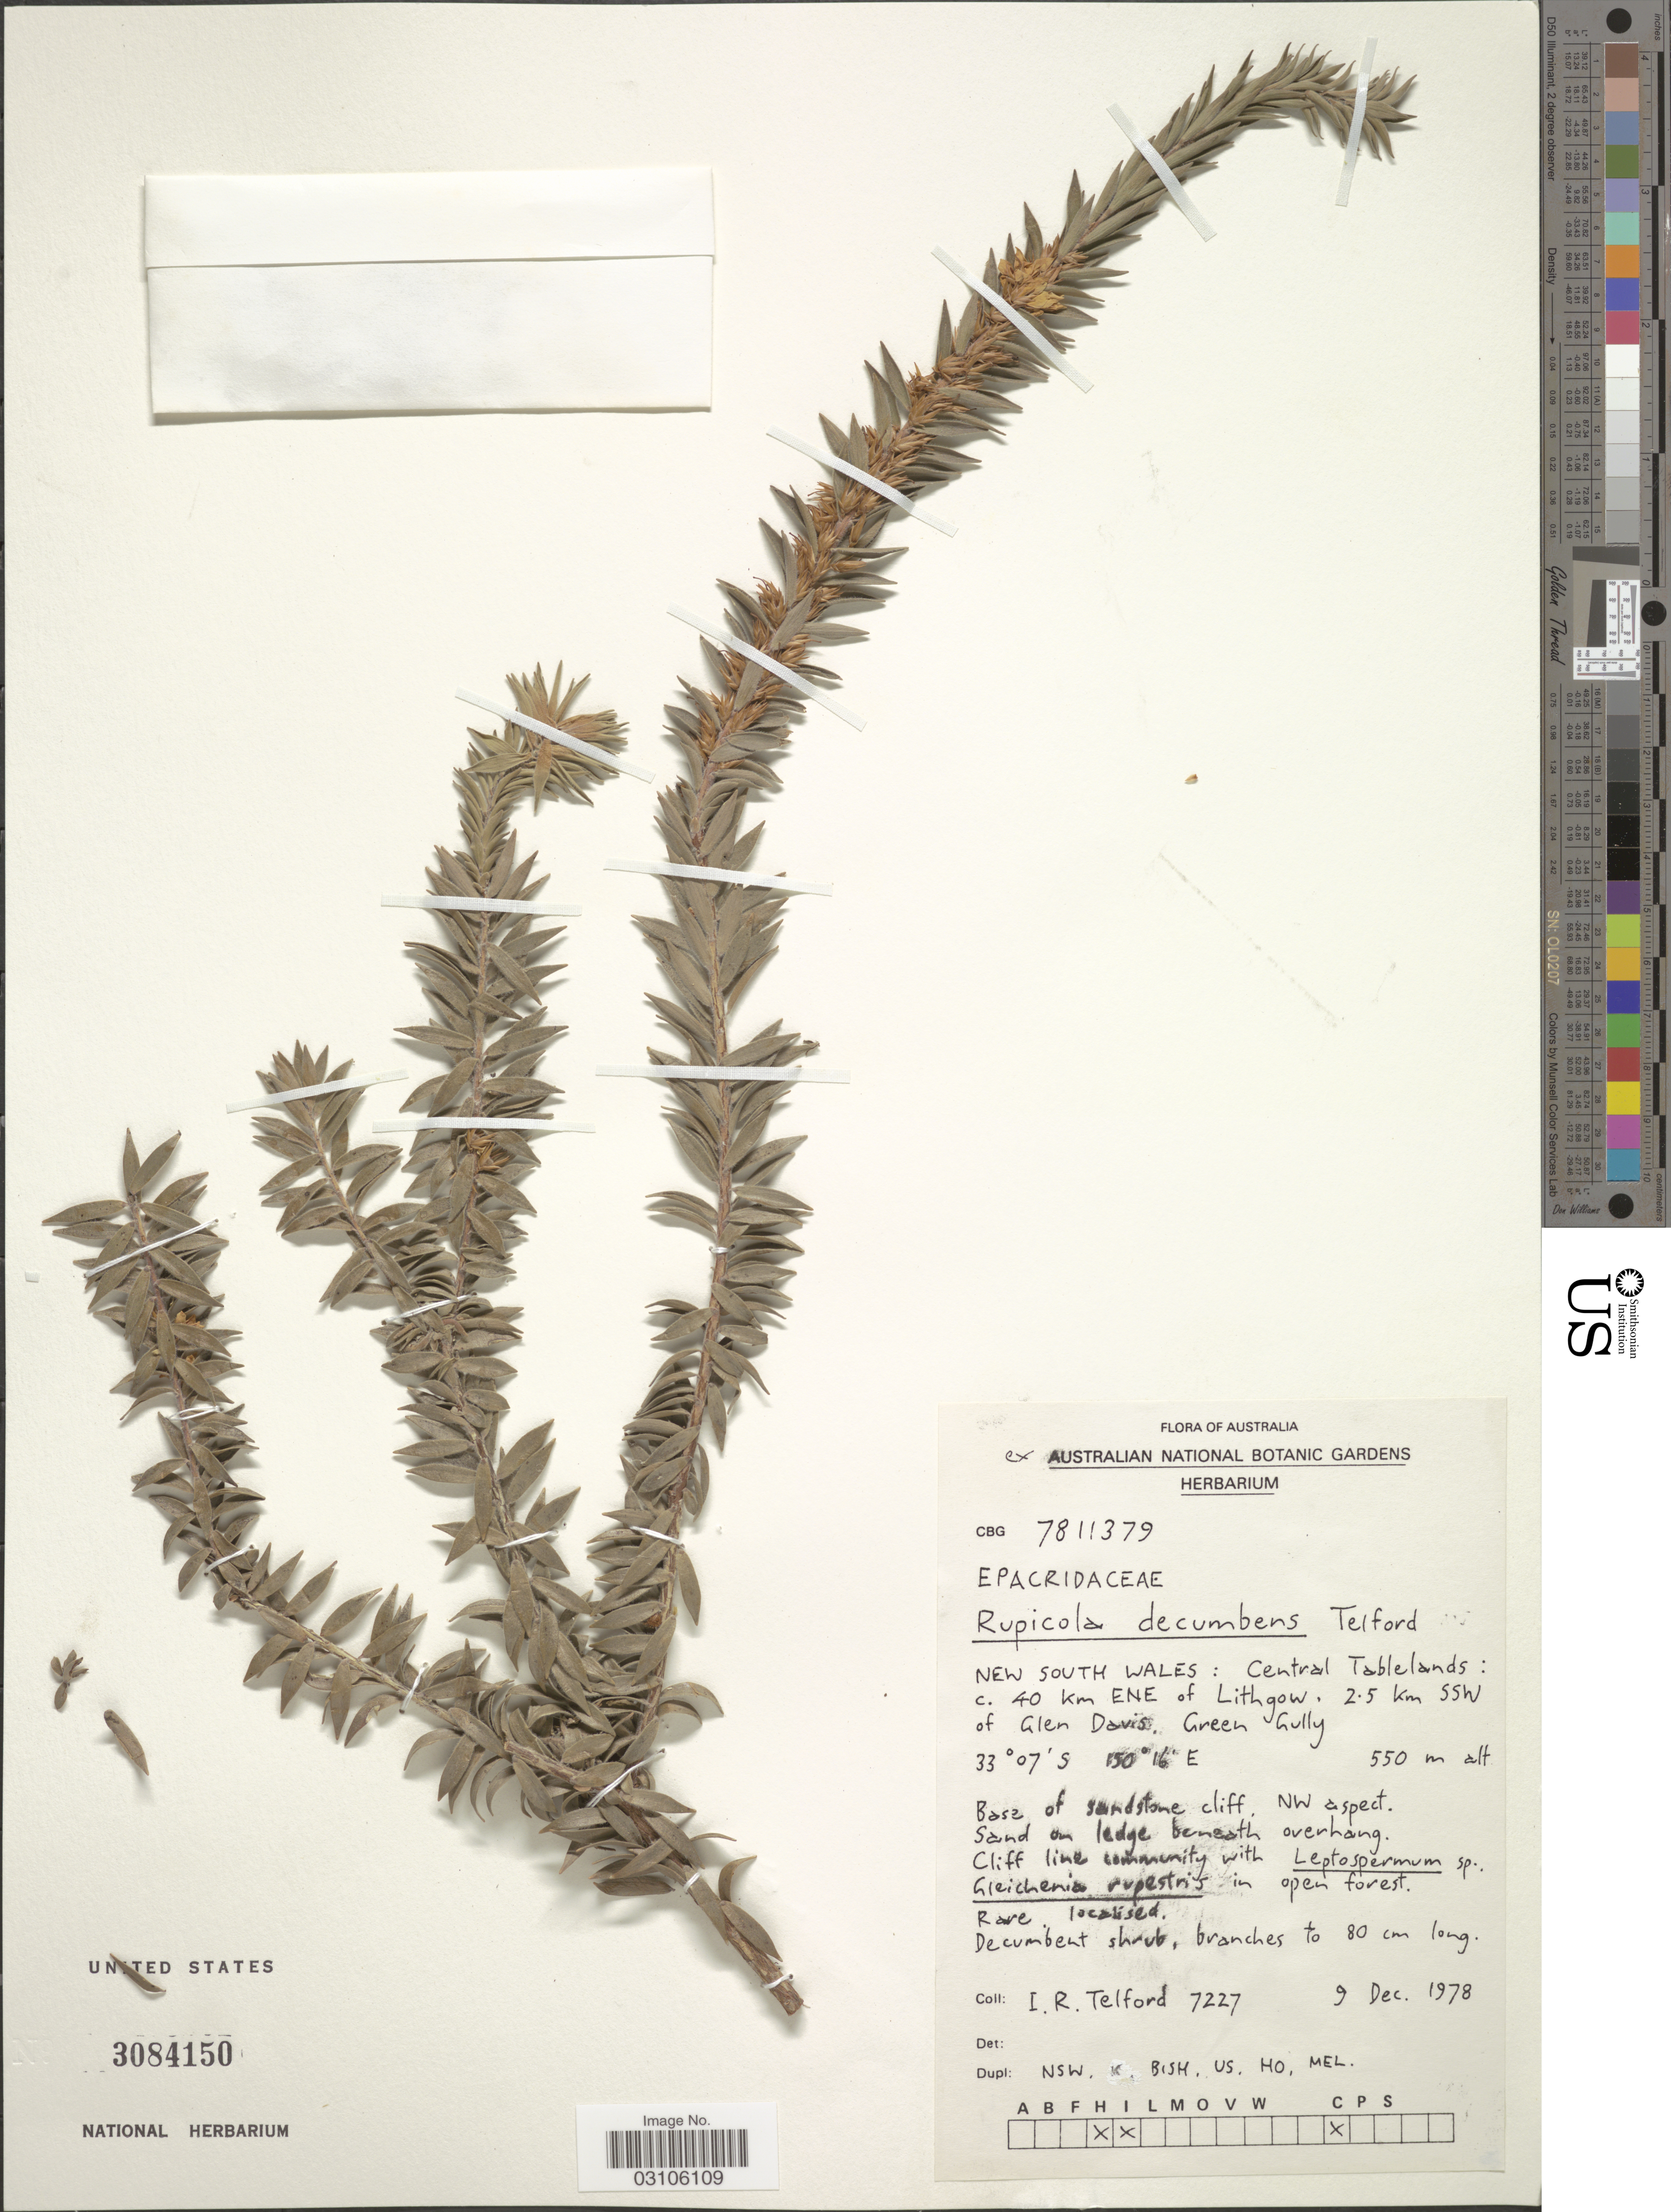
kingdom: Plantae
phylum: Tracheophyta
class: Magnoliopsida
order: Ericales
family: Ericaceae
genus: Rupicola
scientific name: Rupicola decumbens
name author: I. Telford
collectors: I. R. Telford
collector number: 7227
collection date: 1978-12-09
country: Australia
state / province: New South Wales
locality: Central Tablelands: c. 40 km ENE of Lithgow, 2.5 km SSW of Glen Davis. Green Gully. Base of sandstone cliff. NW aspect.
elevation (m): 550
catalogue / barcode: US 3084150